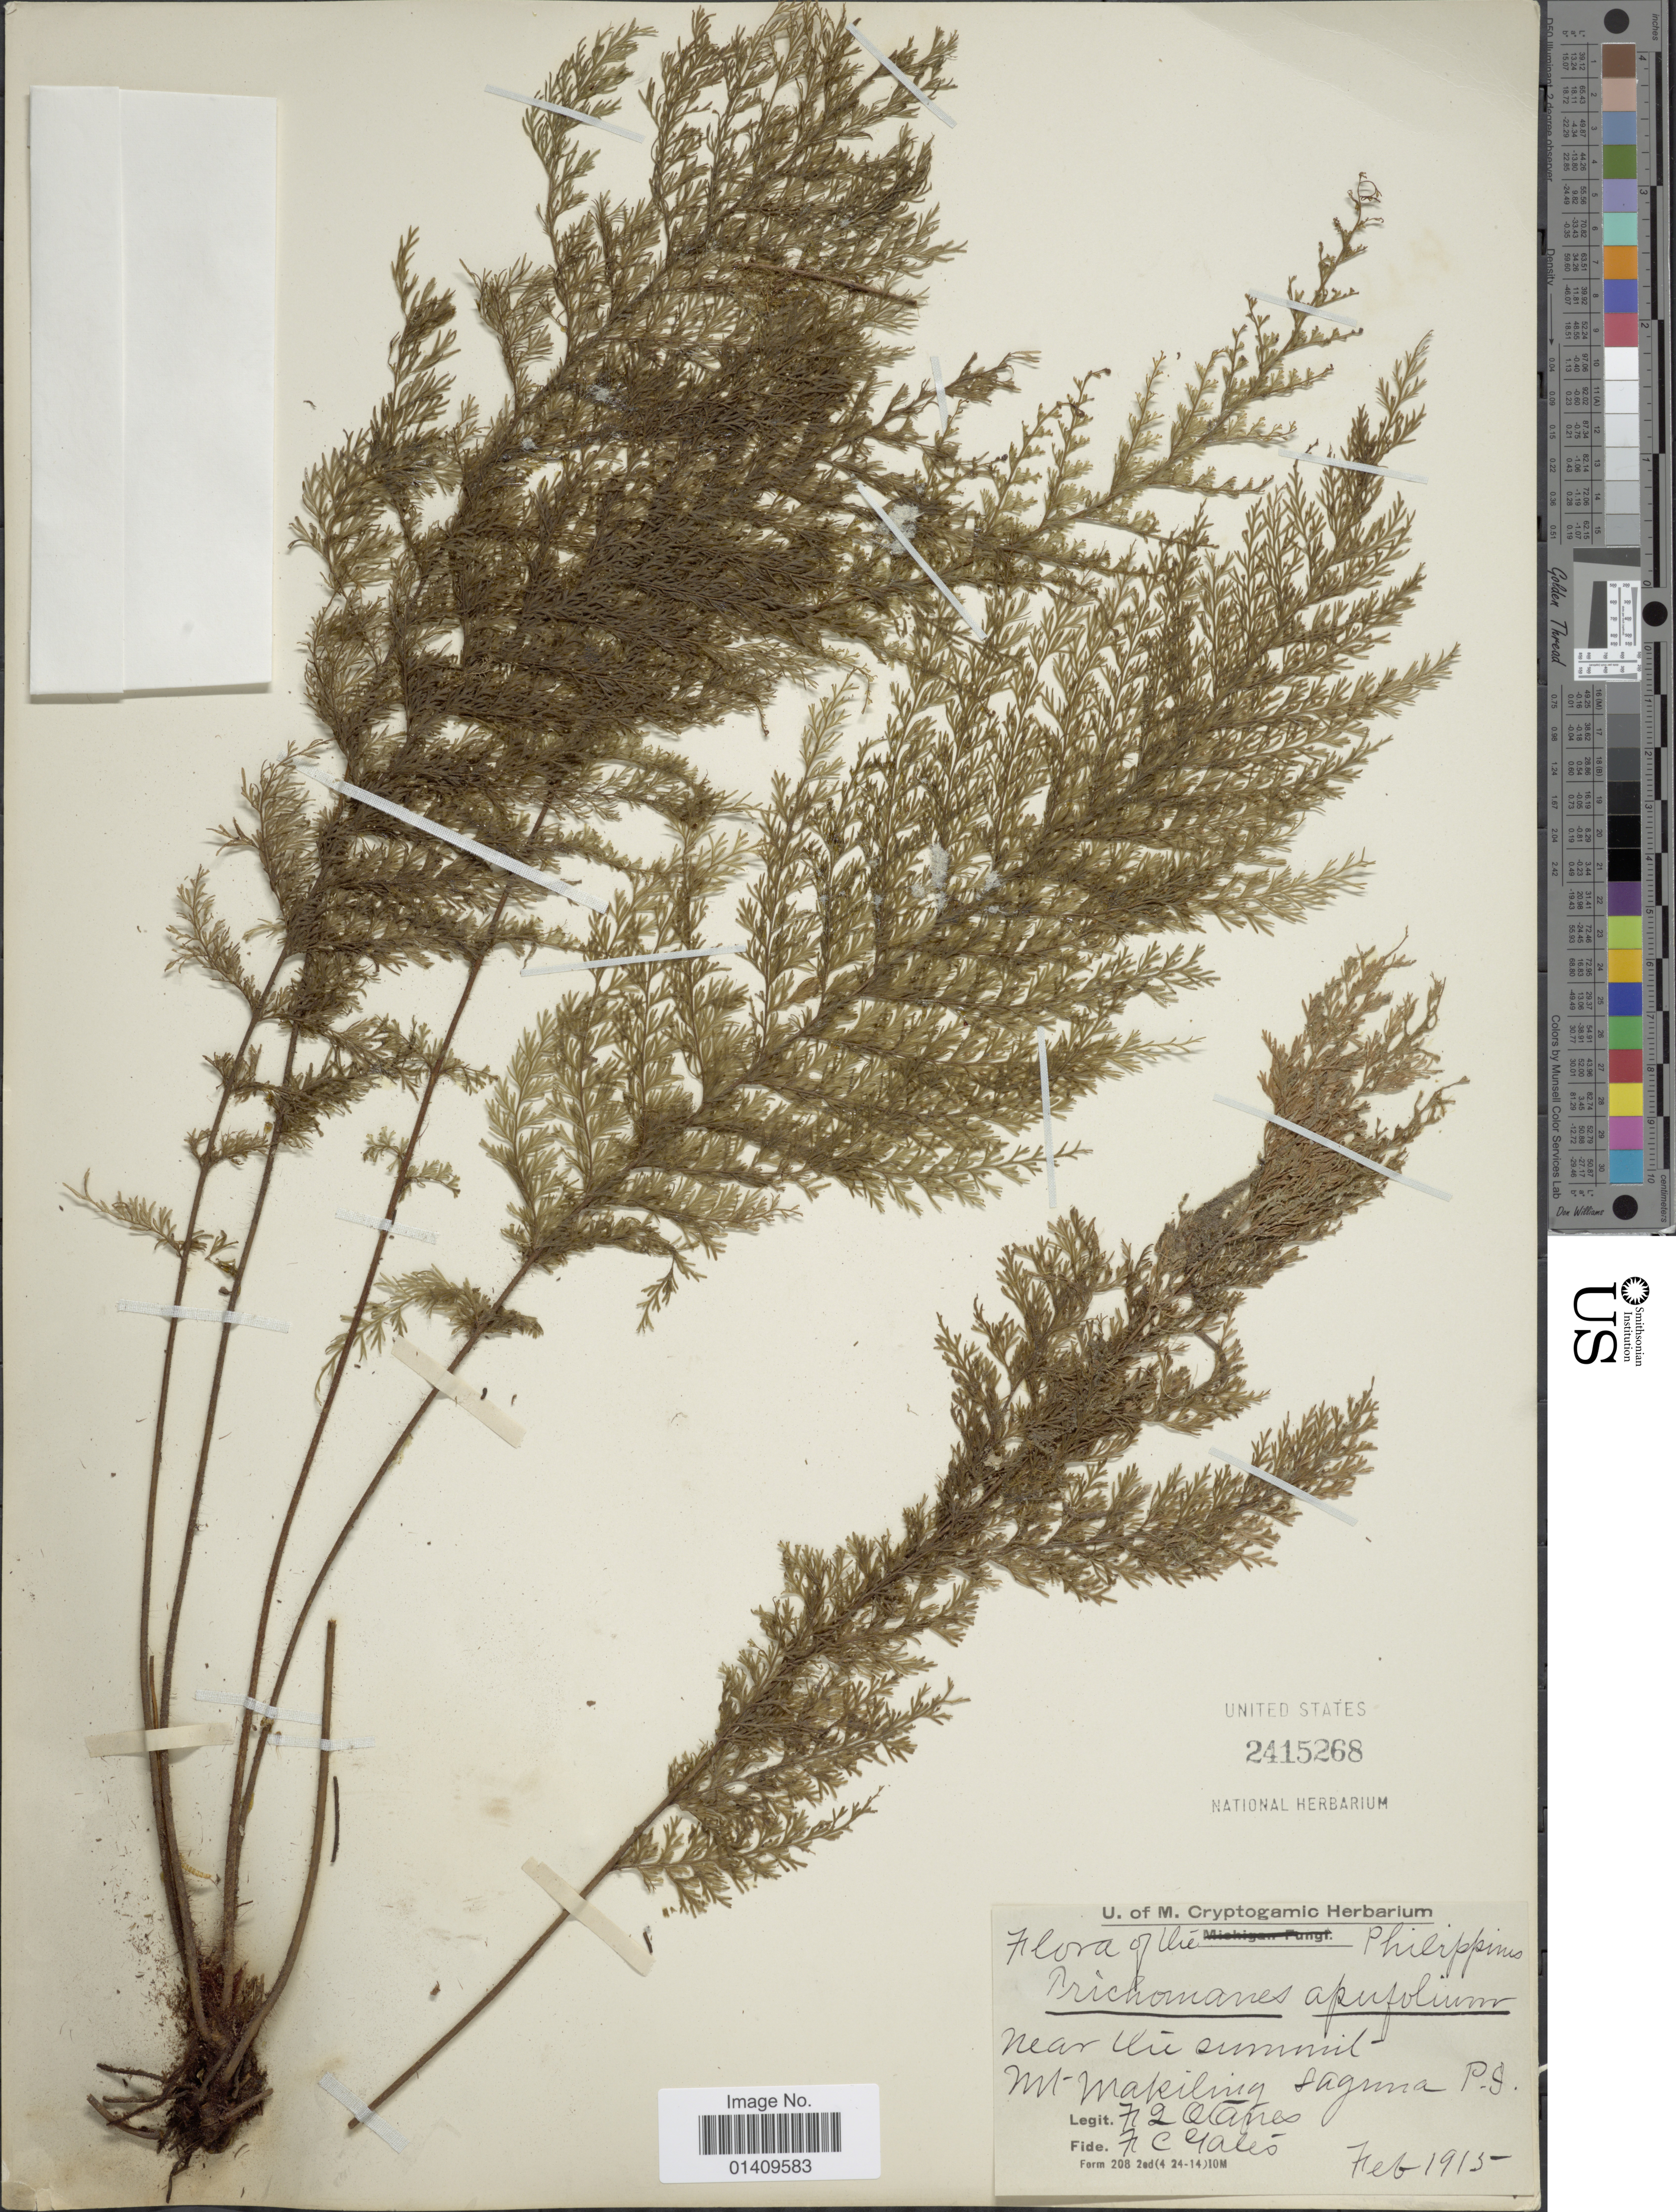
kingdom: Plantae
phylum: Tracheophyta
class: Polypodiopsida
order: Hymenophyllales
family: Hymenophyllaceae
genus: Callistopteris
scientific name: Callistopteris apiifolia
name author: (C. Presl) Copel.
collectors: F. Q. Otanes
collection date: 1915-02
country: Philippines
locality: Near Uie summit Mt Makiling Sagma P.G.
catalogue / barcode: US 2415268